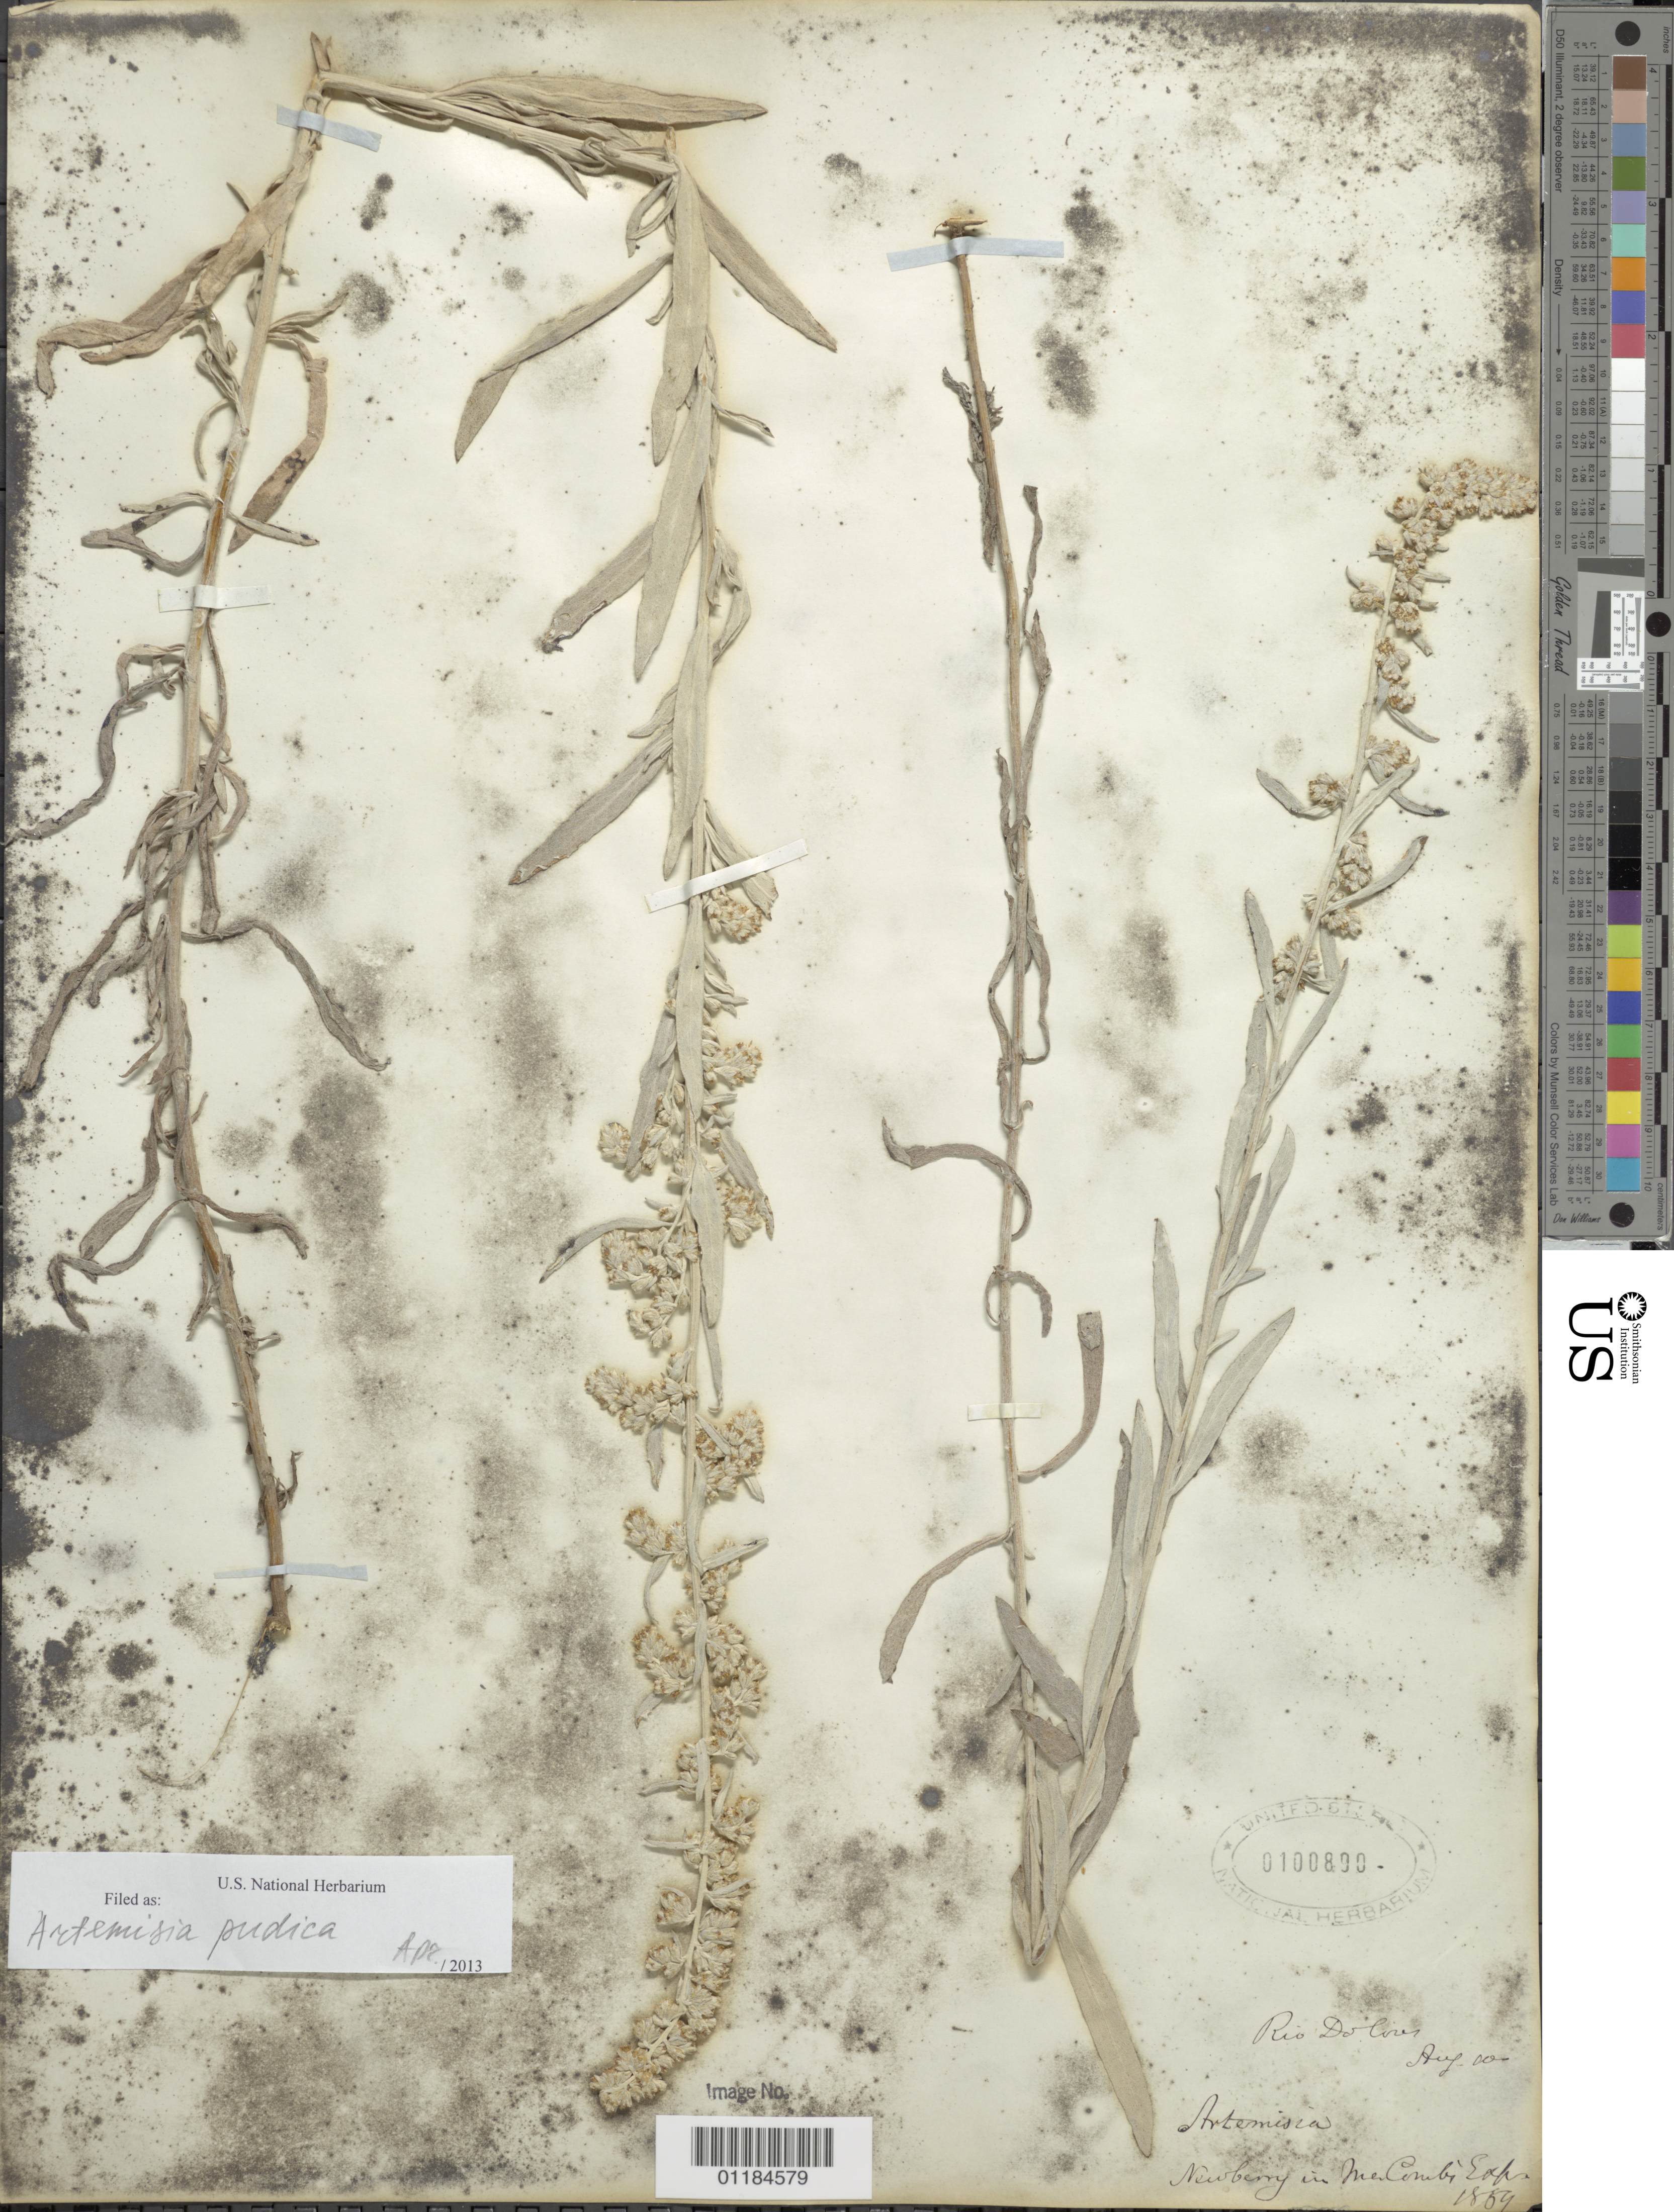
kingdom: Plantae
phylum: Tracheophyta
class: Magnoliopsida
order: Asterales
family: Asteraceae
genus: Artemisia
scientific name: Artemisia pudica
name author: Rydb.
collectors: J. S. Newberry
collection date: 1859-08-10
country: United States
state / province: Colorado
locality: Rio Dolores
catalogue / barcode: US 100890